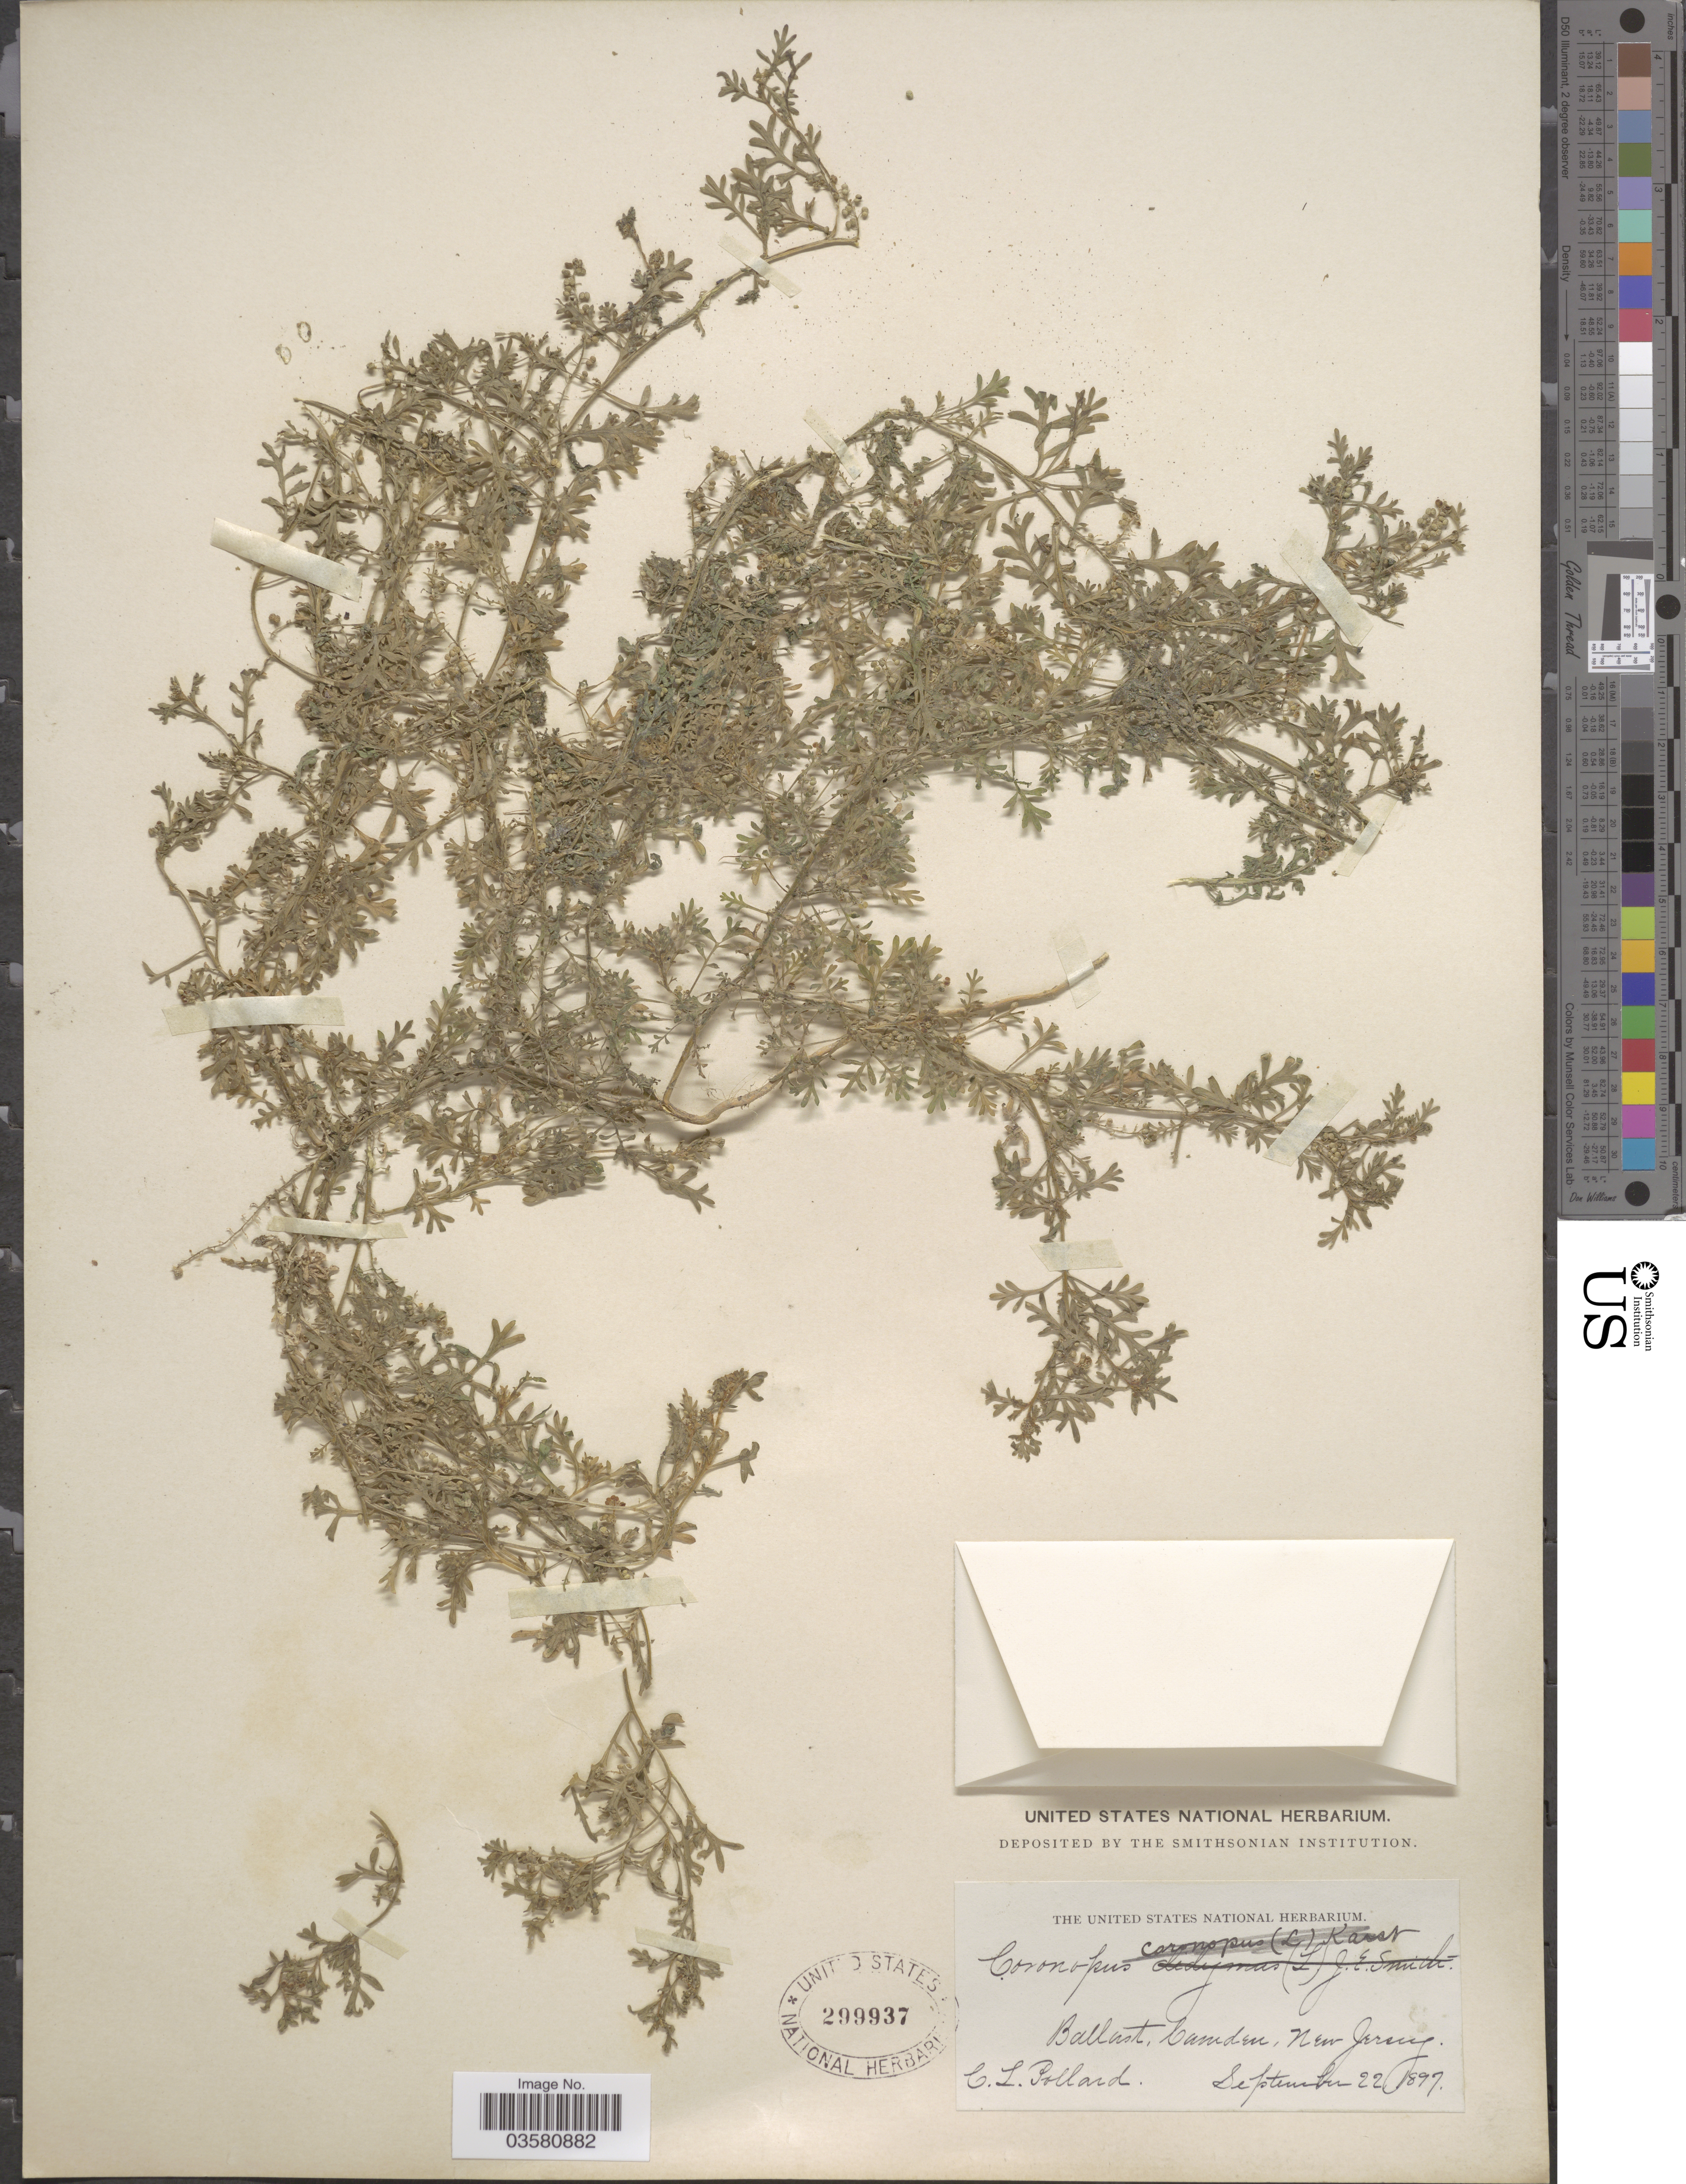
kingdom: Plantae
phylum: Tracheophyta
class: Magnoliopsida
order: Brassicales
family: Brassicaceae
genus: Lepidium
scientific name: Lepidium didymum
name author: L.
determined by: Strong, M. T., (US), Smithsonian Institution - National Museum of Natural History (UNITED STATES)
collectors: C. L. Pollard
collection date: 1897-09-22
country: United States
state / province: New Jersey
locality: Ballast, Camden.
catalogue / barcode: US 299937